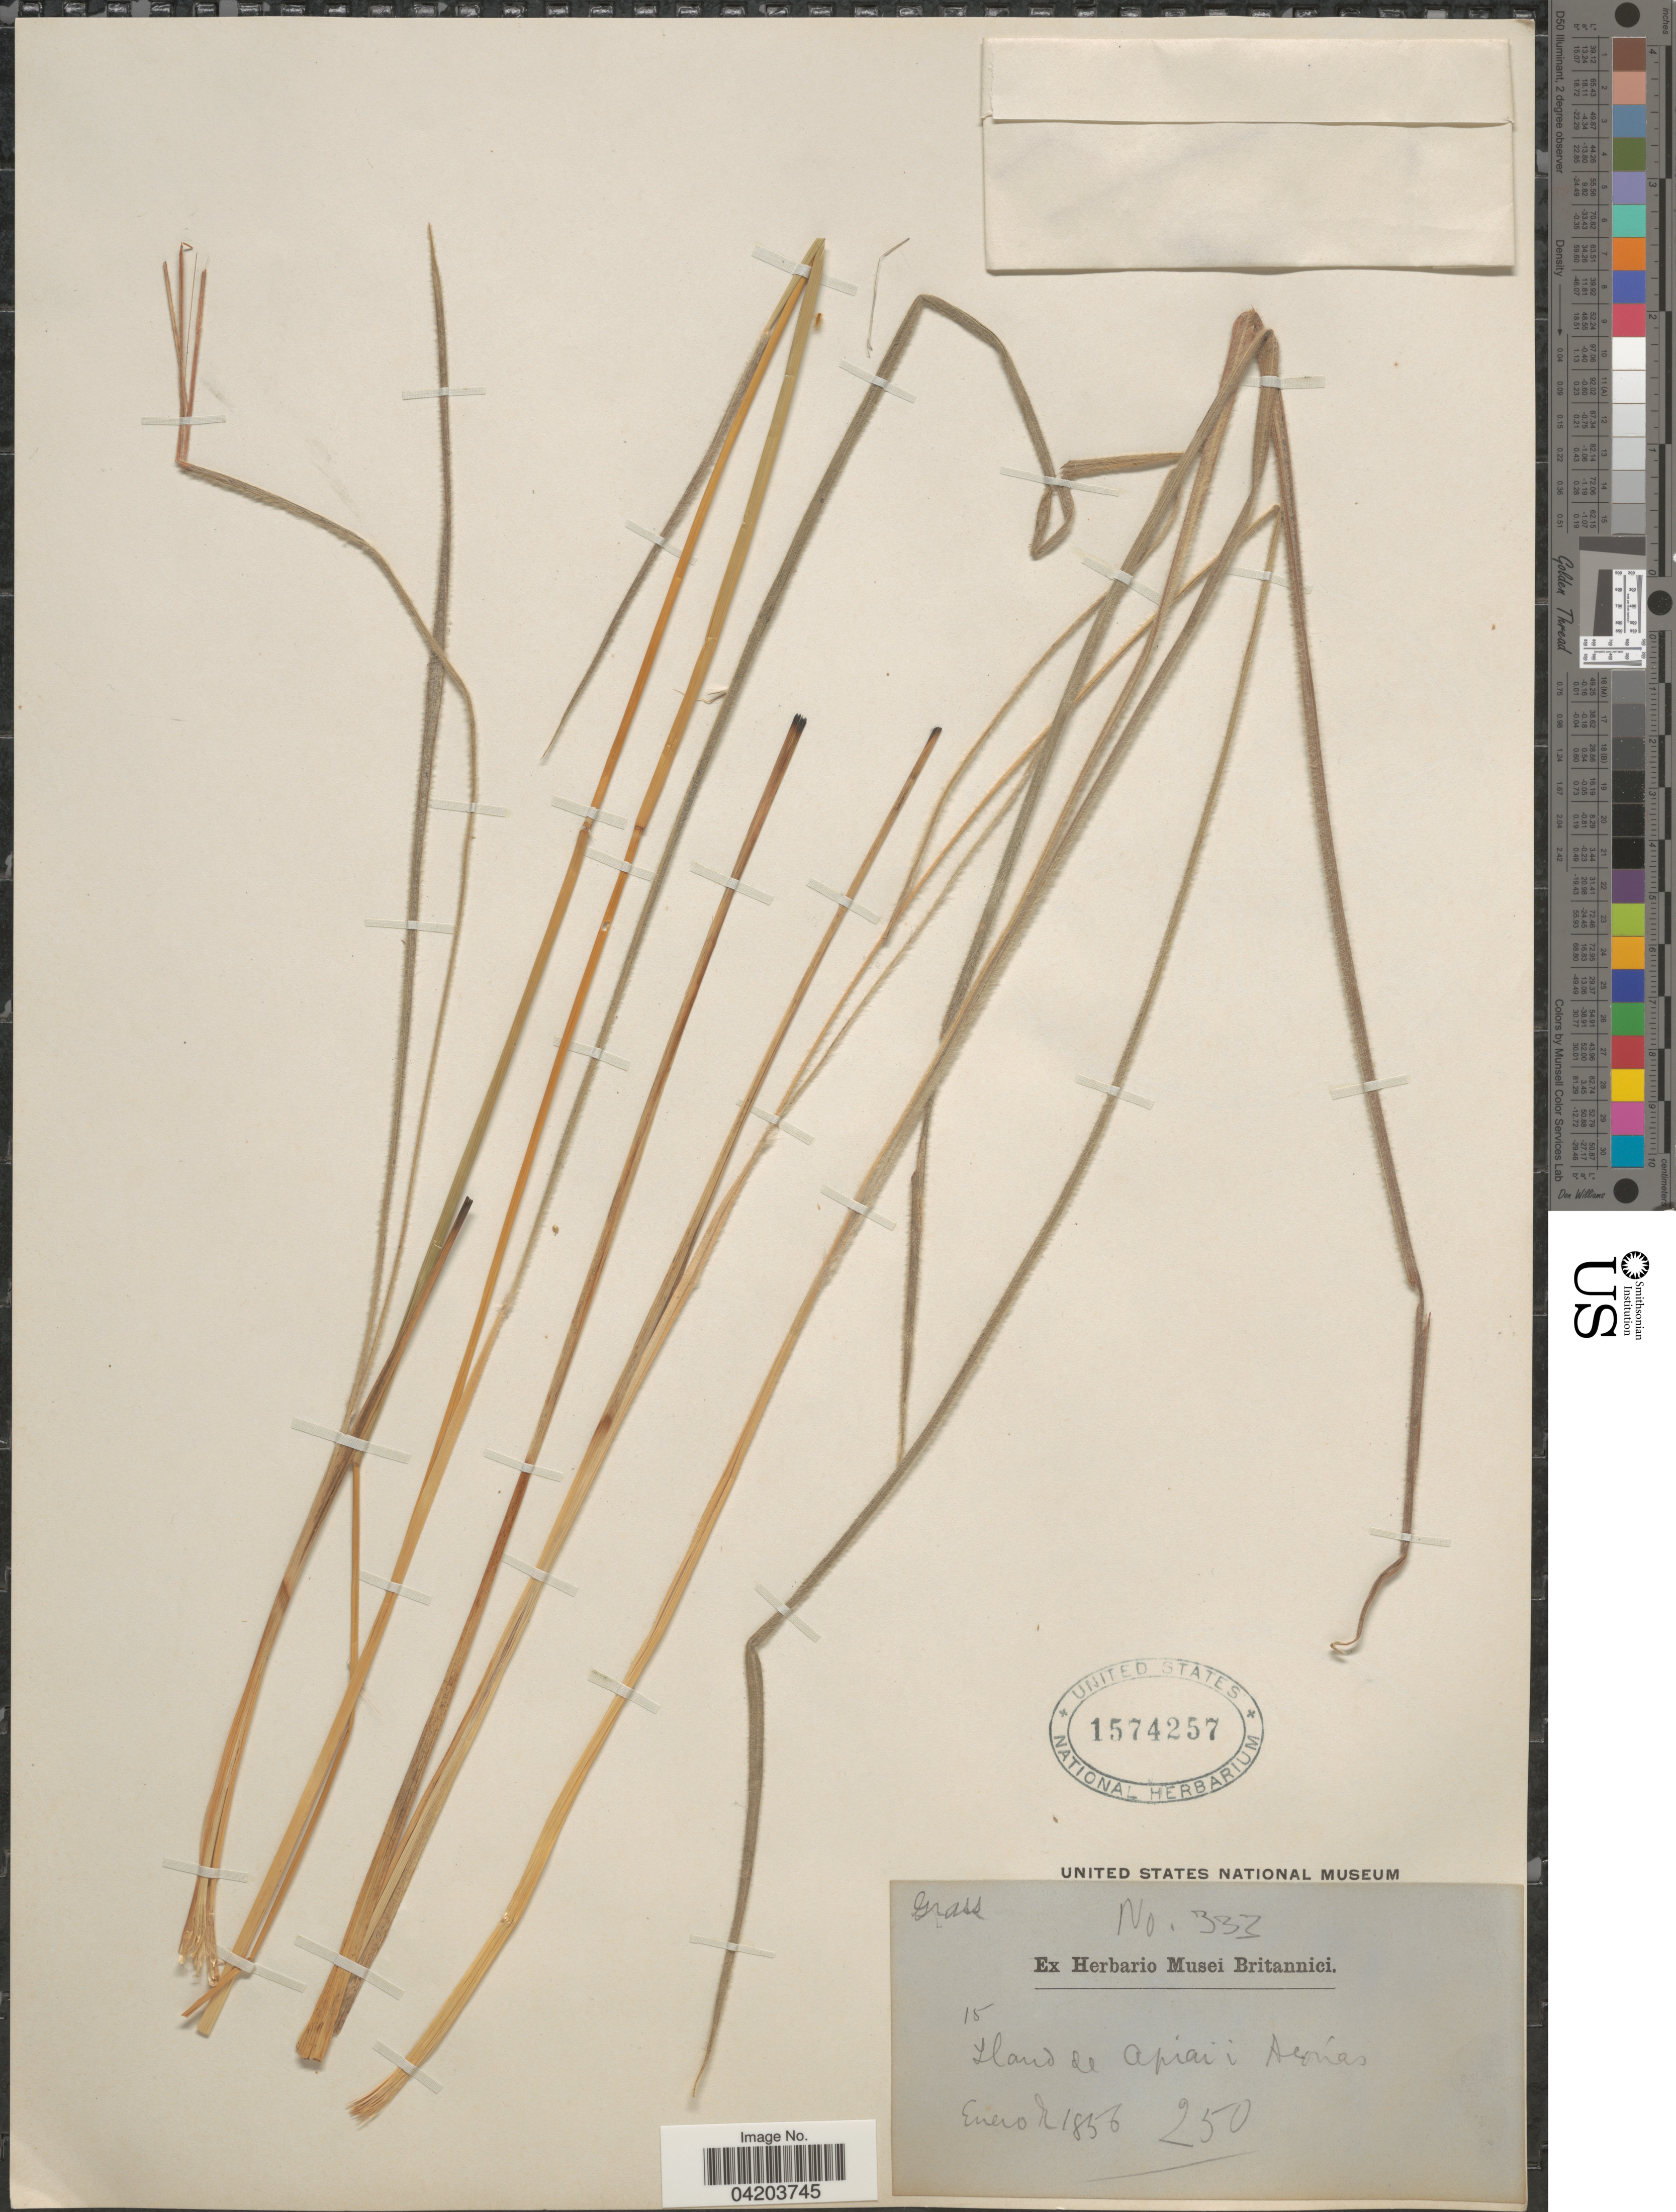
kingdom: Plantae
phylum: Tracheophyta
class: Liliopsida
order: Poales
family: Poaceae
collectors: ex herb. Musei Britannici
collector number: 333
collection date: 1856-01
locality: Llano de Apiai i Aconas. [interpreted]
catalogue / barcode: US 1574257